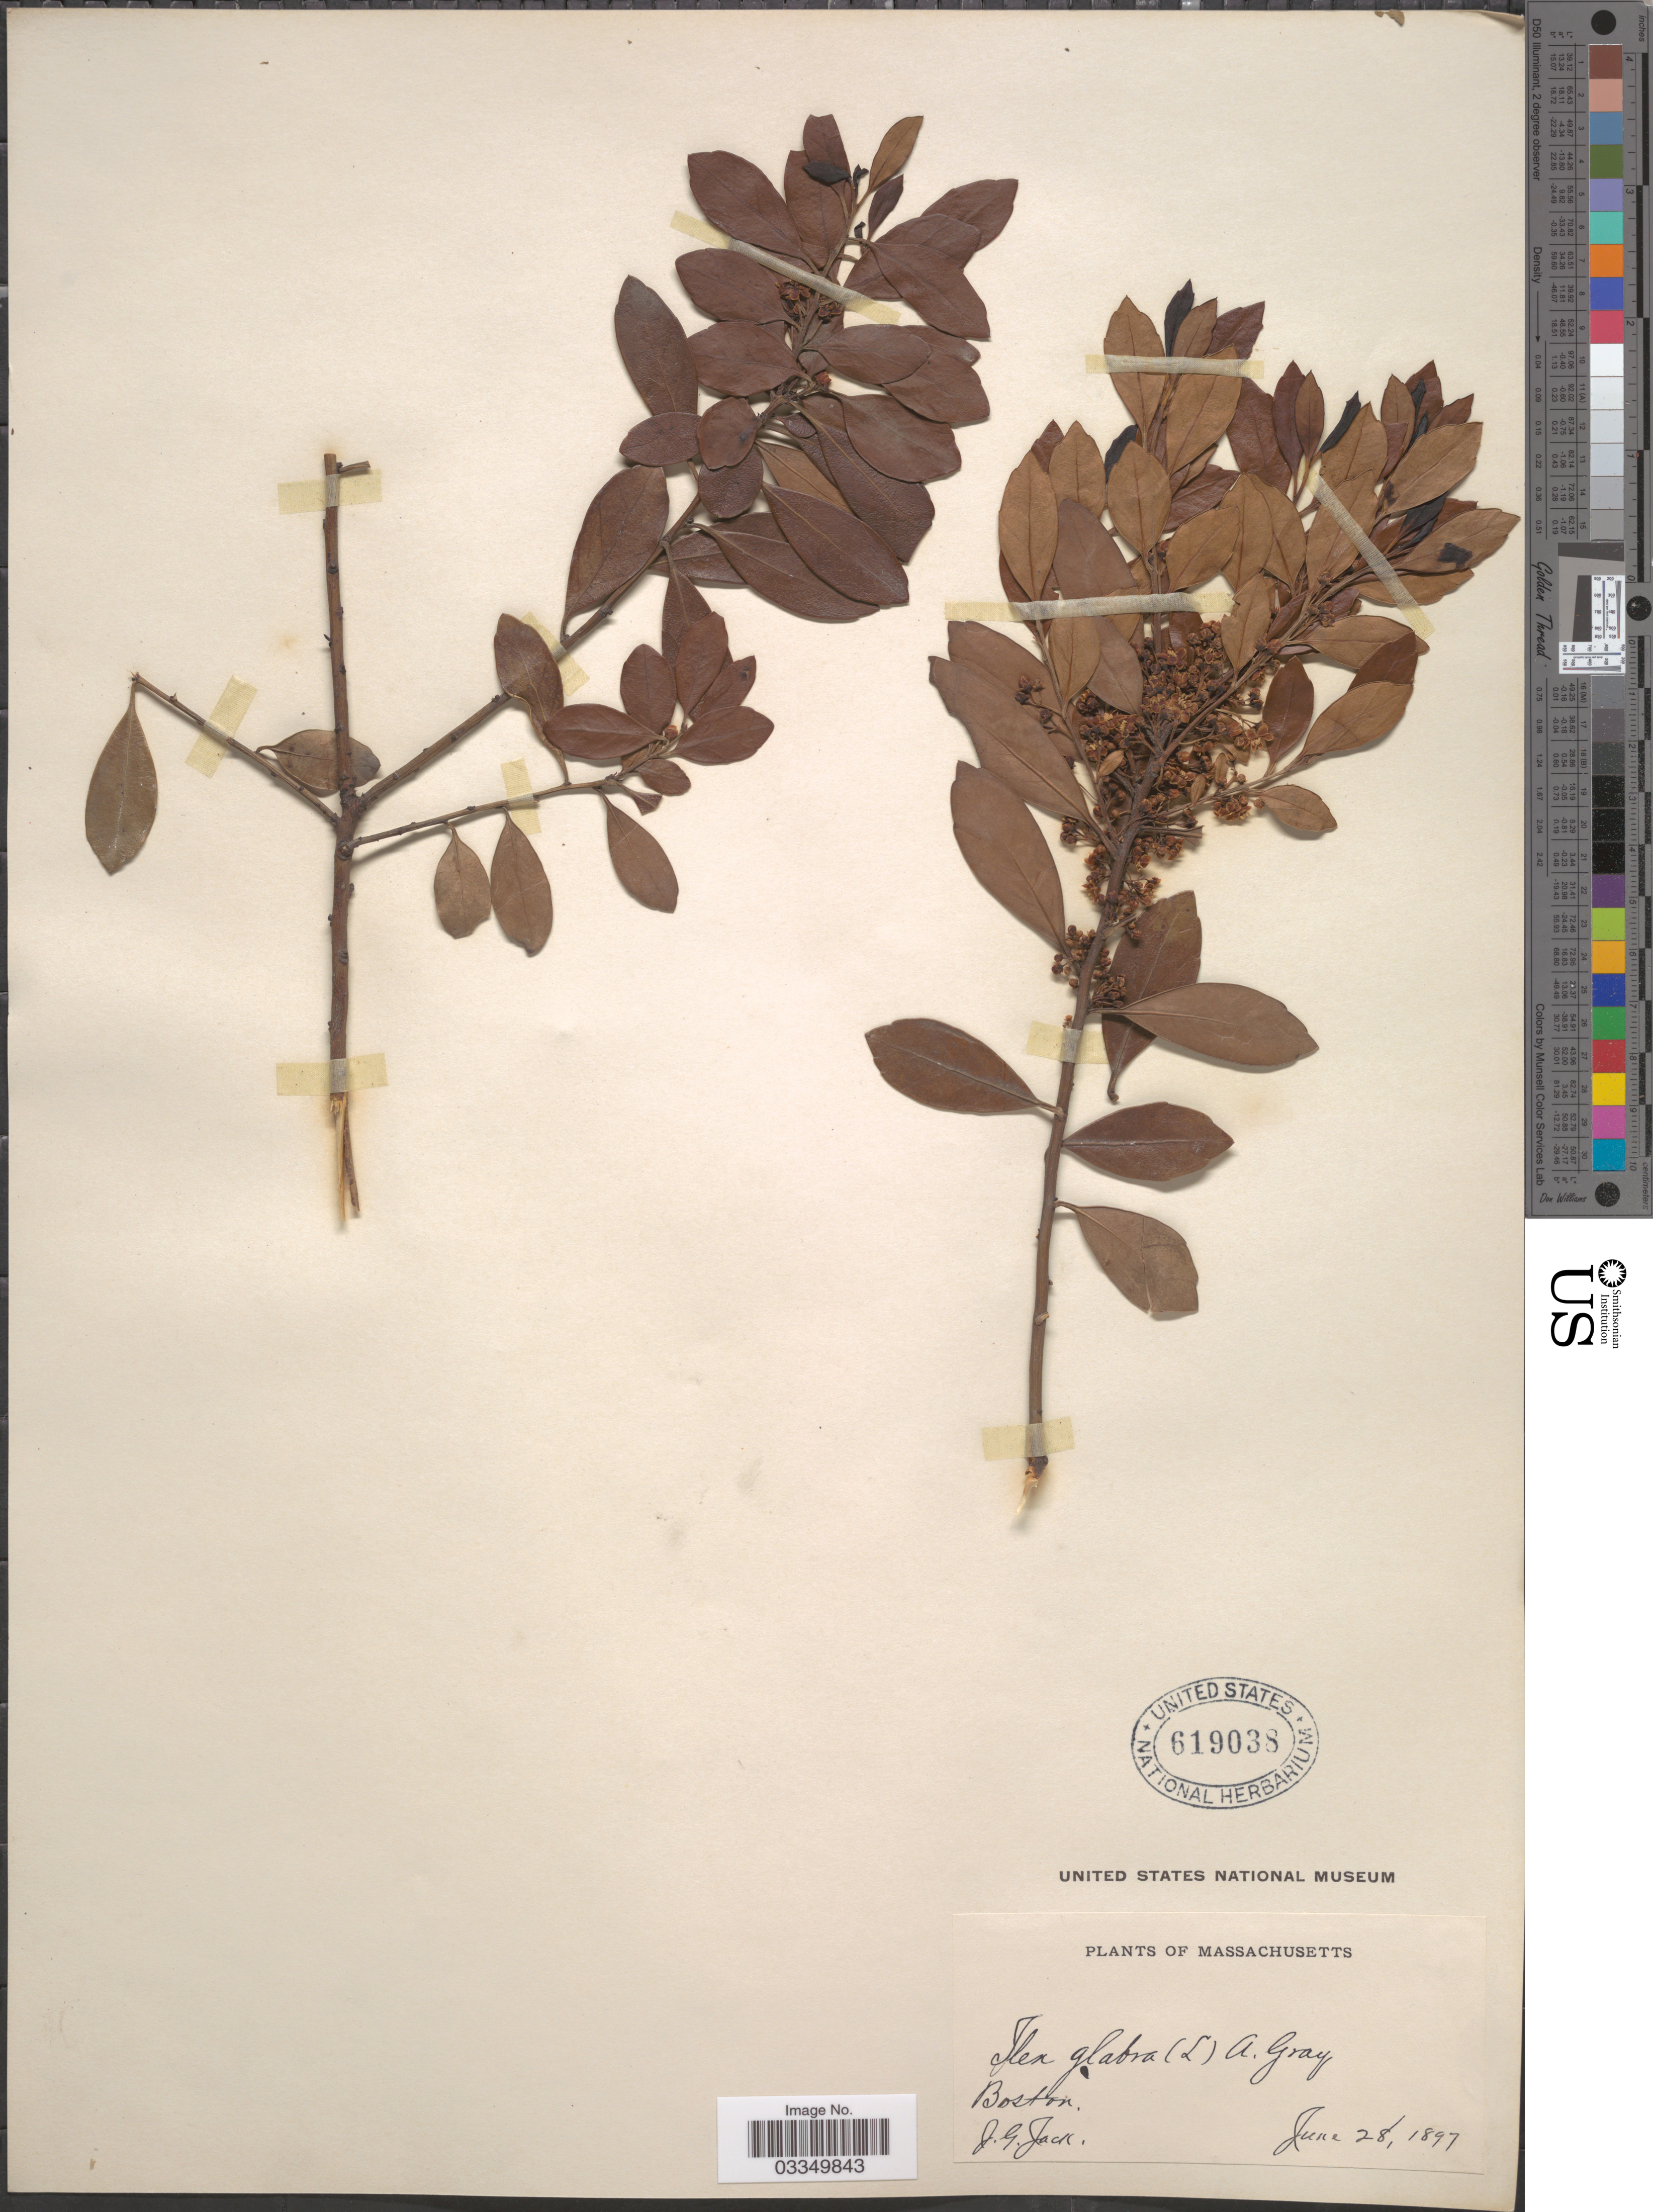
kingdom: Plantae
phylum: Tracheophyta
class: Magnoliopsida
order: Aquifoliales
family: Aquifoliaceae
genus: Ilex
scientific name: Ilex glabra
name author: (L.) A. Gray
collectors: J. G. Jack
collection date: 1897-06-28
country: United States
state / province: Massachusetts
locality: Boston.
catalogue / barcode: US 619038